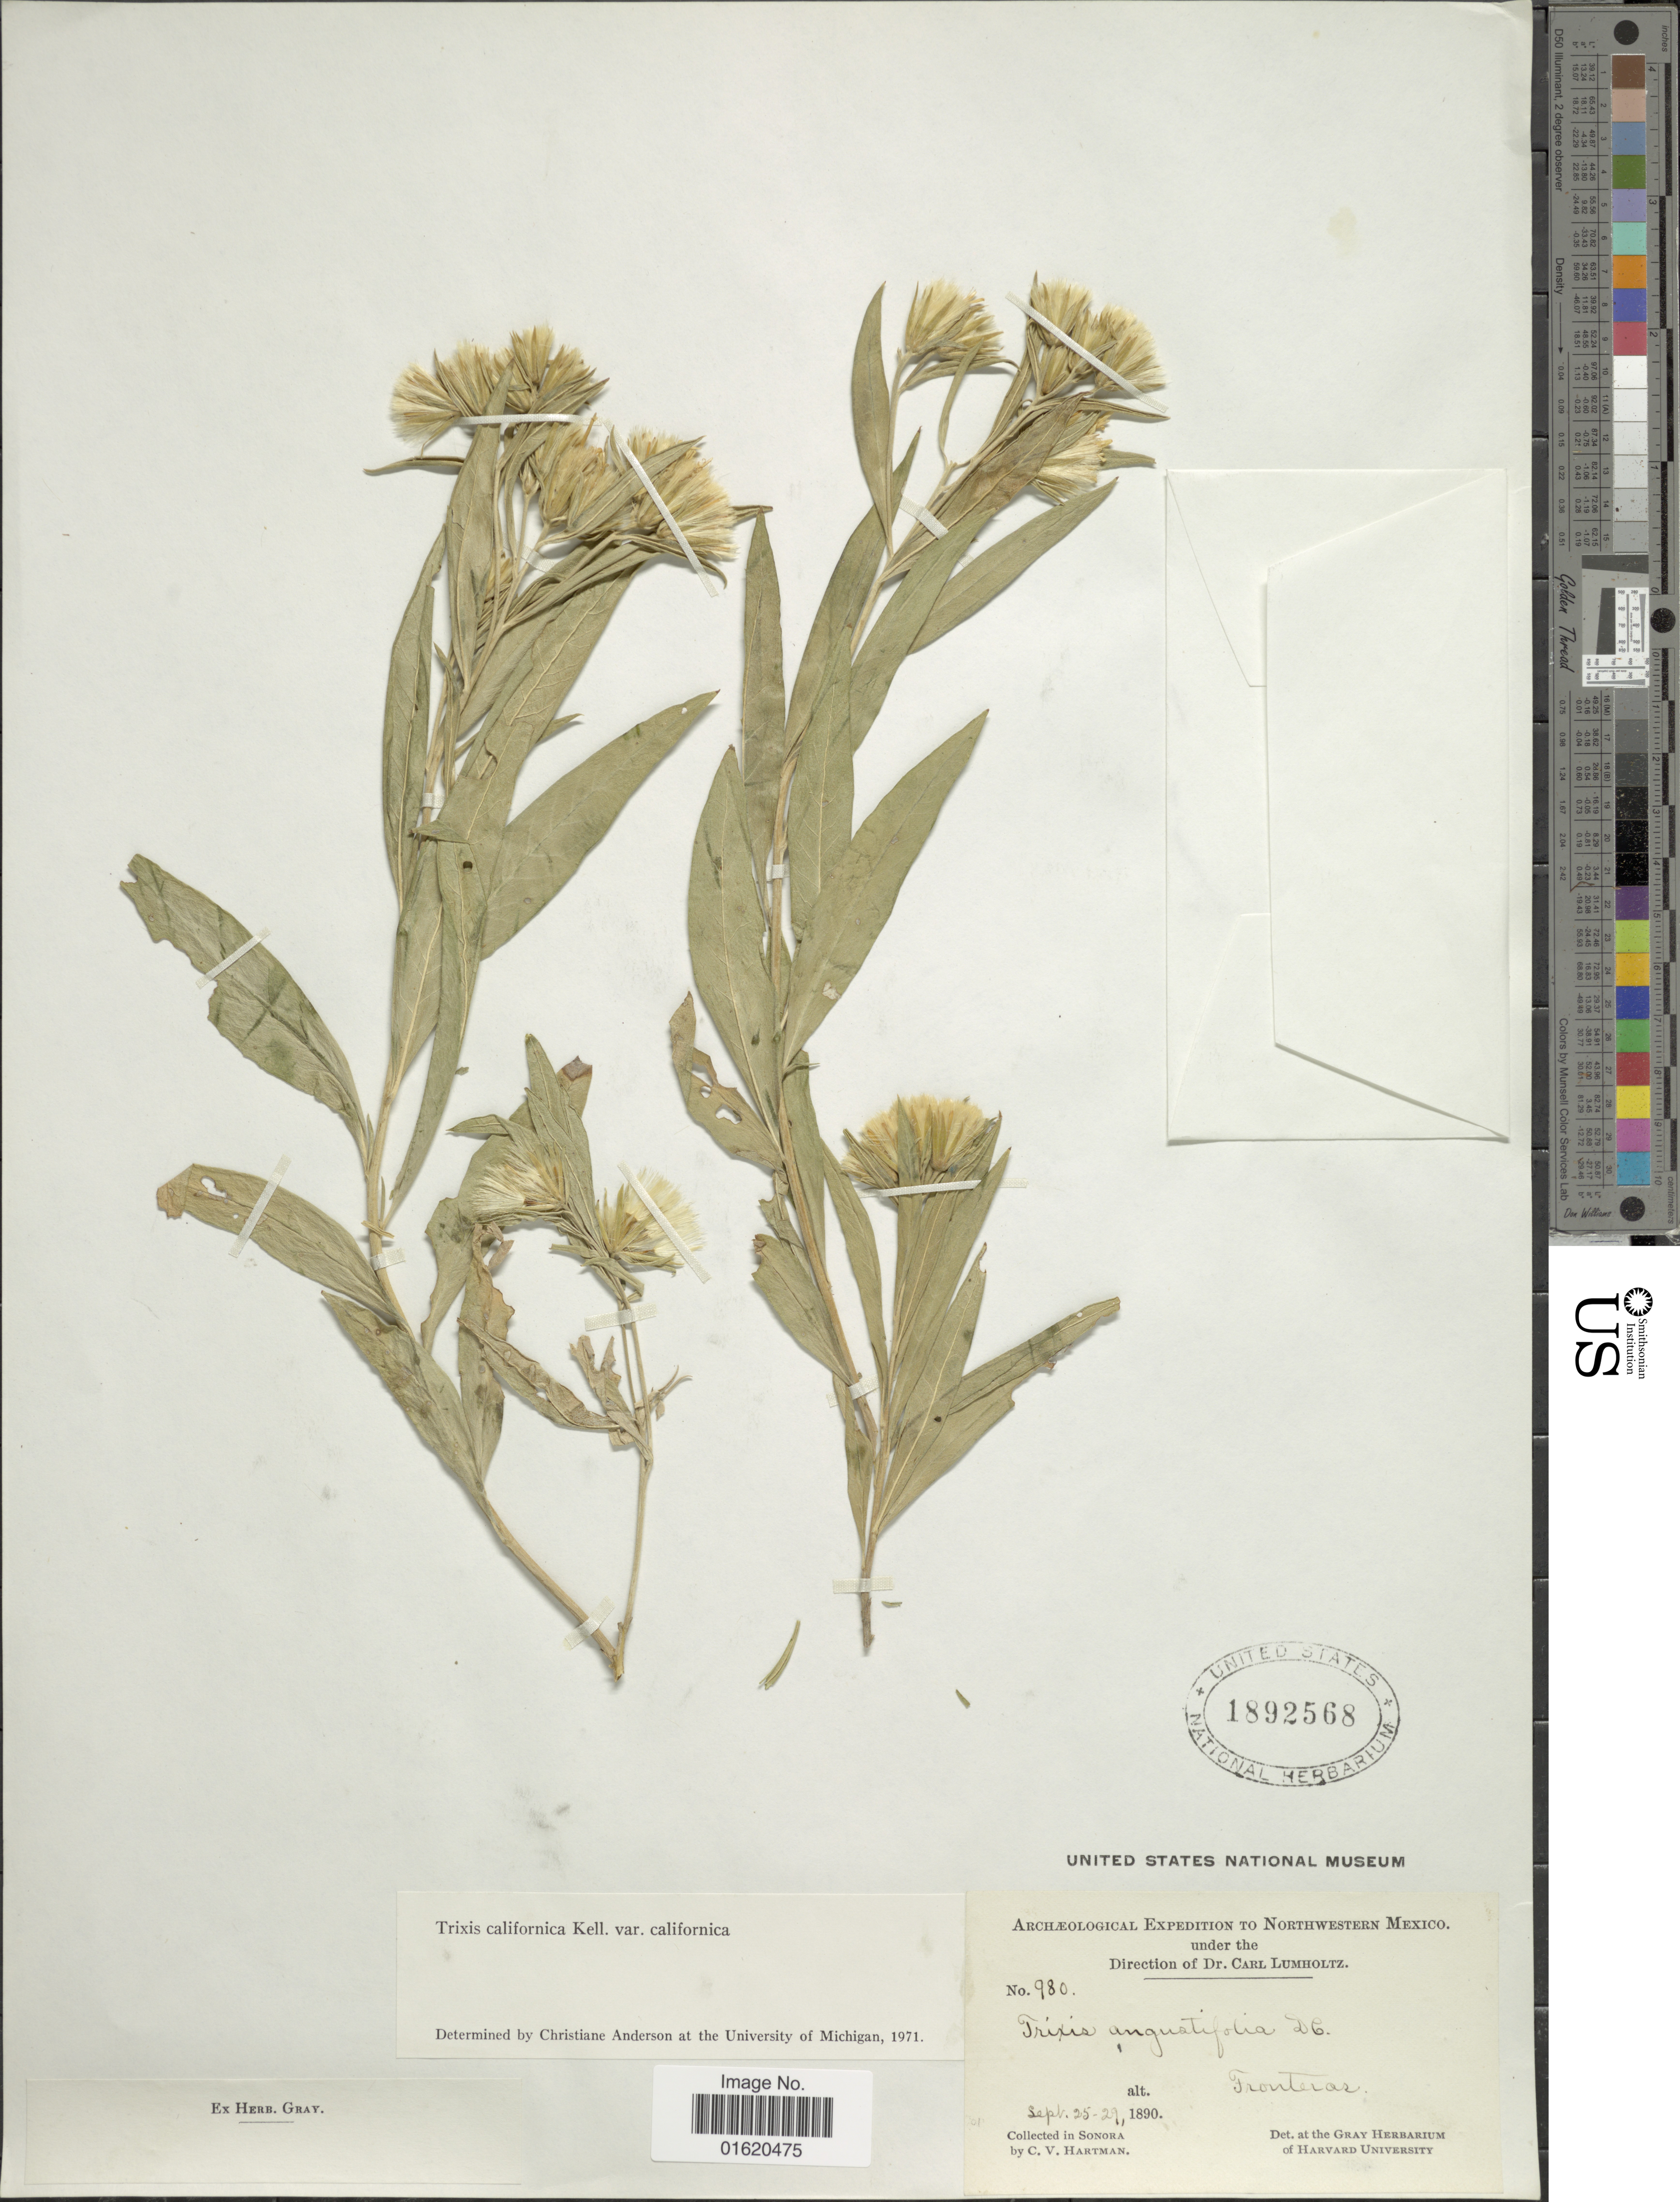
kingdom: Plantae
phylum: Tracheophyta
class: Magnoliopsida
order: Asterales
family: Asteraceae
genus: Trixis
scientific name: Trixis californica var. californica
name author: Kellogg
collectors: C. V. Hartman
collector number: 980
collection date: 1890-09-25/1890-09-29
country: Mexico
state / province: Sonora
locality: Fronteras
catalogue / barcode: US 1892568